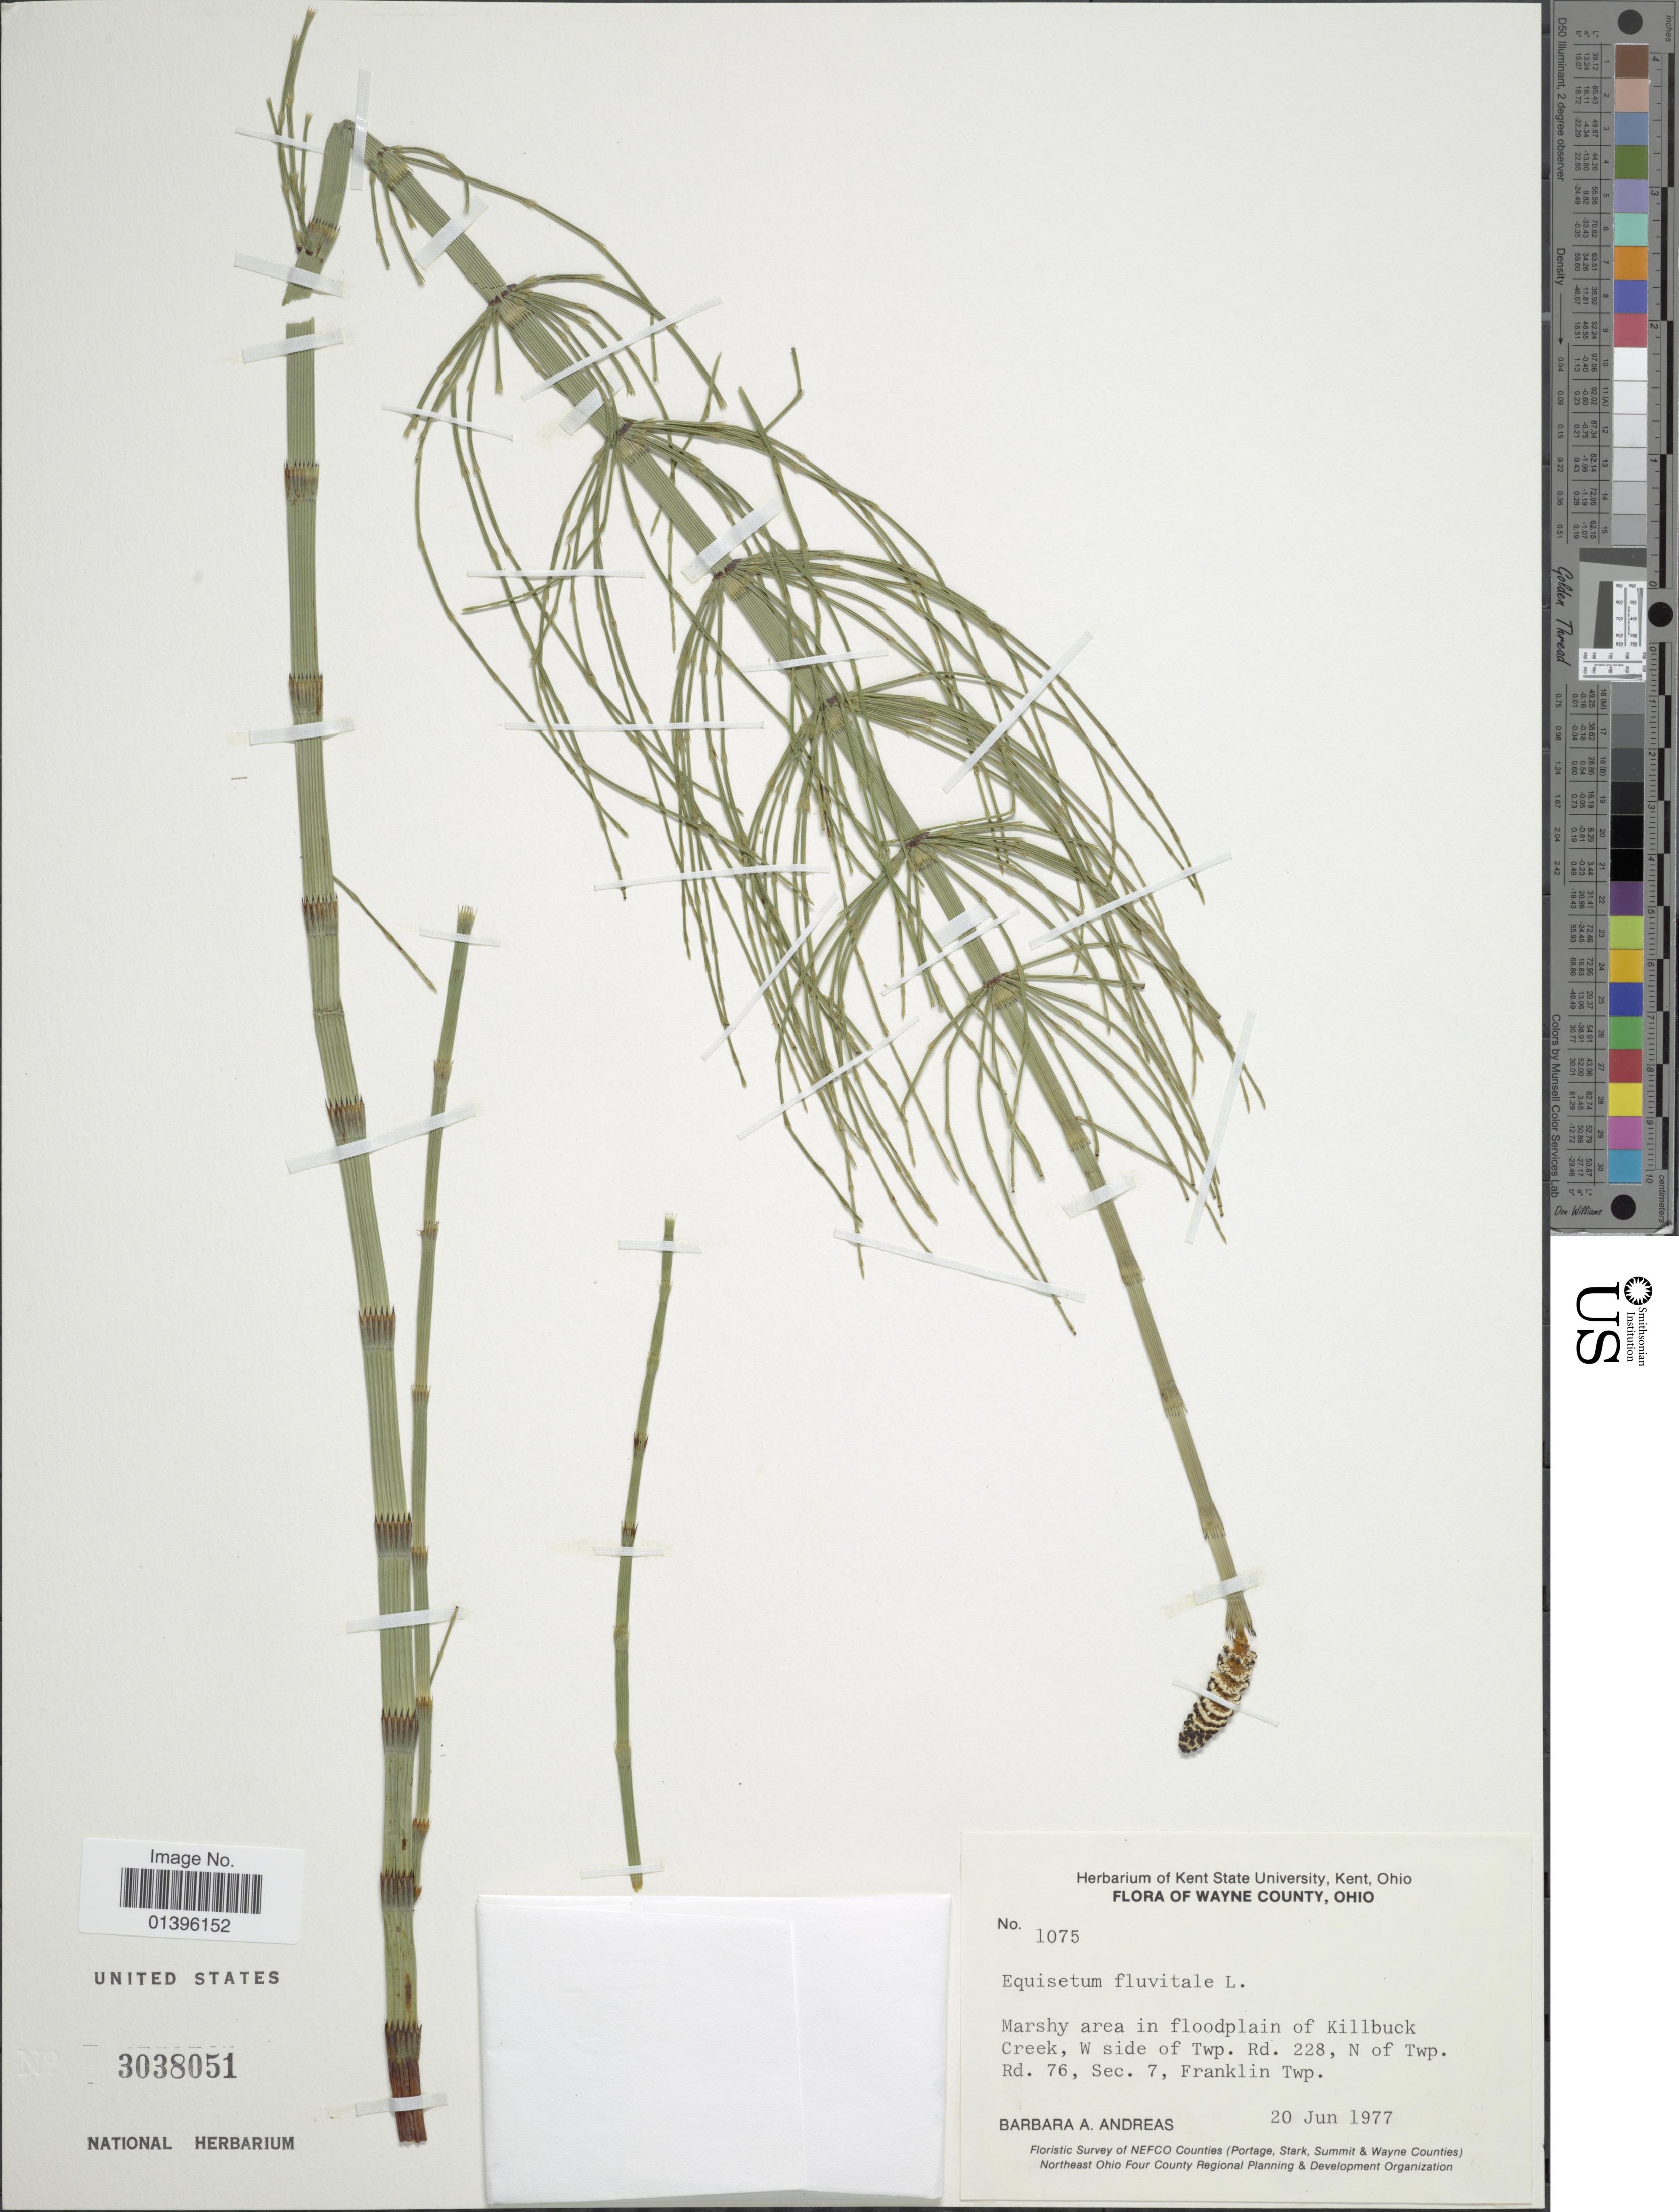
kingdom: Plantae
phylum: Tracheophyta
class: Polypodiopsida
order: Equisetales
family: Equisetaceae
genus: Equisetum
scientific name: Equisetum fluviatile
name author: L.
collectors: B. A. Andreas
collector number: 1075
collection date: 1977-06-20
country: United States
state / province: Ohio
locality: Wayne County. Marshy area in floodplain of Killbuck Creek, W side of Twp. Rd. 228, N of Twp. Rd. 76, Sec. 7, Franklin Twp.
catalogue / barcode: US 3038051